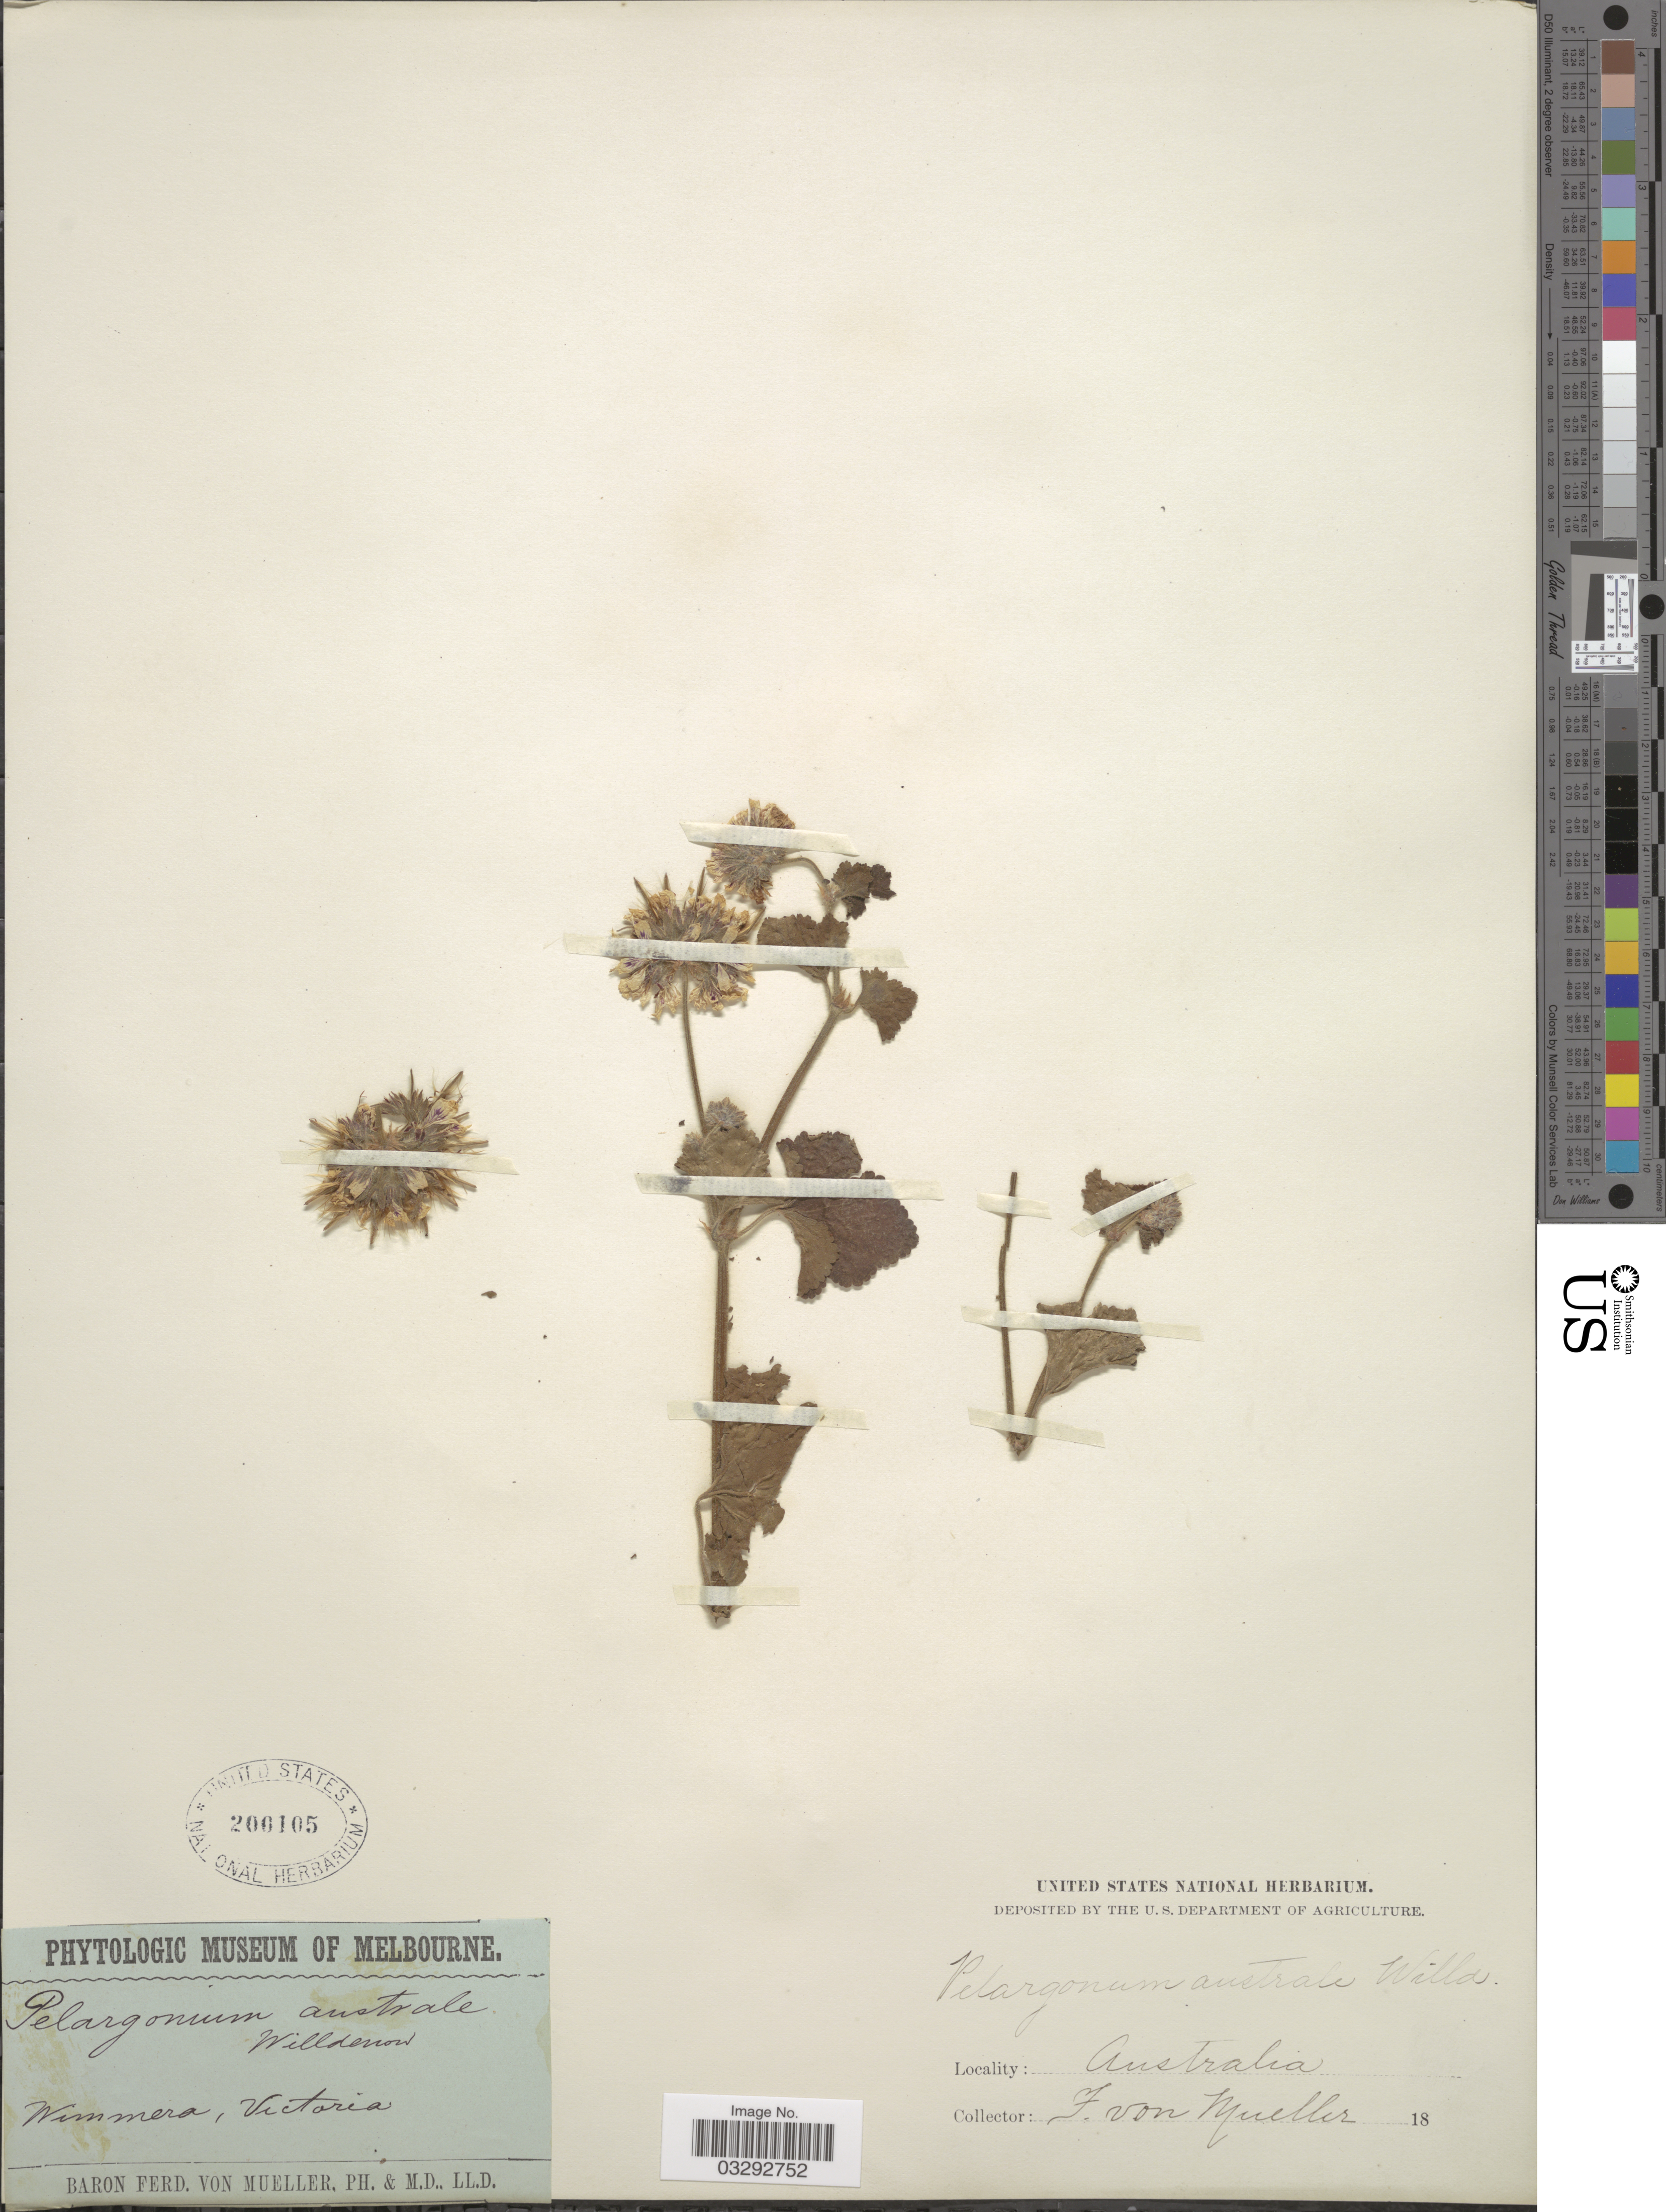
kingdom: Plantae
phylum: Tracheophyta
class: Magnoliopsida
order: Geraniales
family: Geraniaceae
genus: Pelargonium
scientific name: Pelargonium australe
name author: Willd.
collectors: B. von Mueller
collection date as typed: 18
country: Australia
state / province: Victoria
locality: Wimmera, Victoria.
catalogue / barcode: US 200105